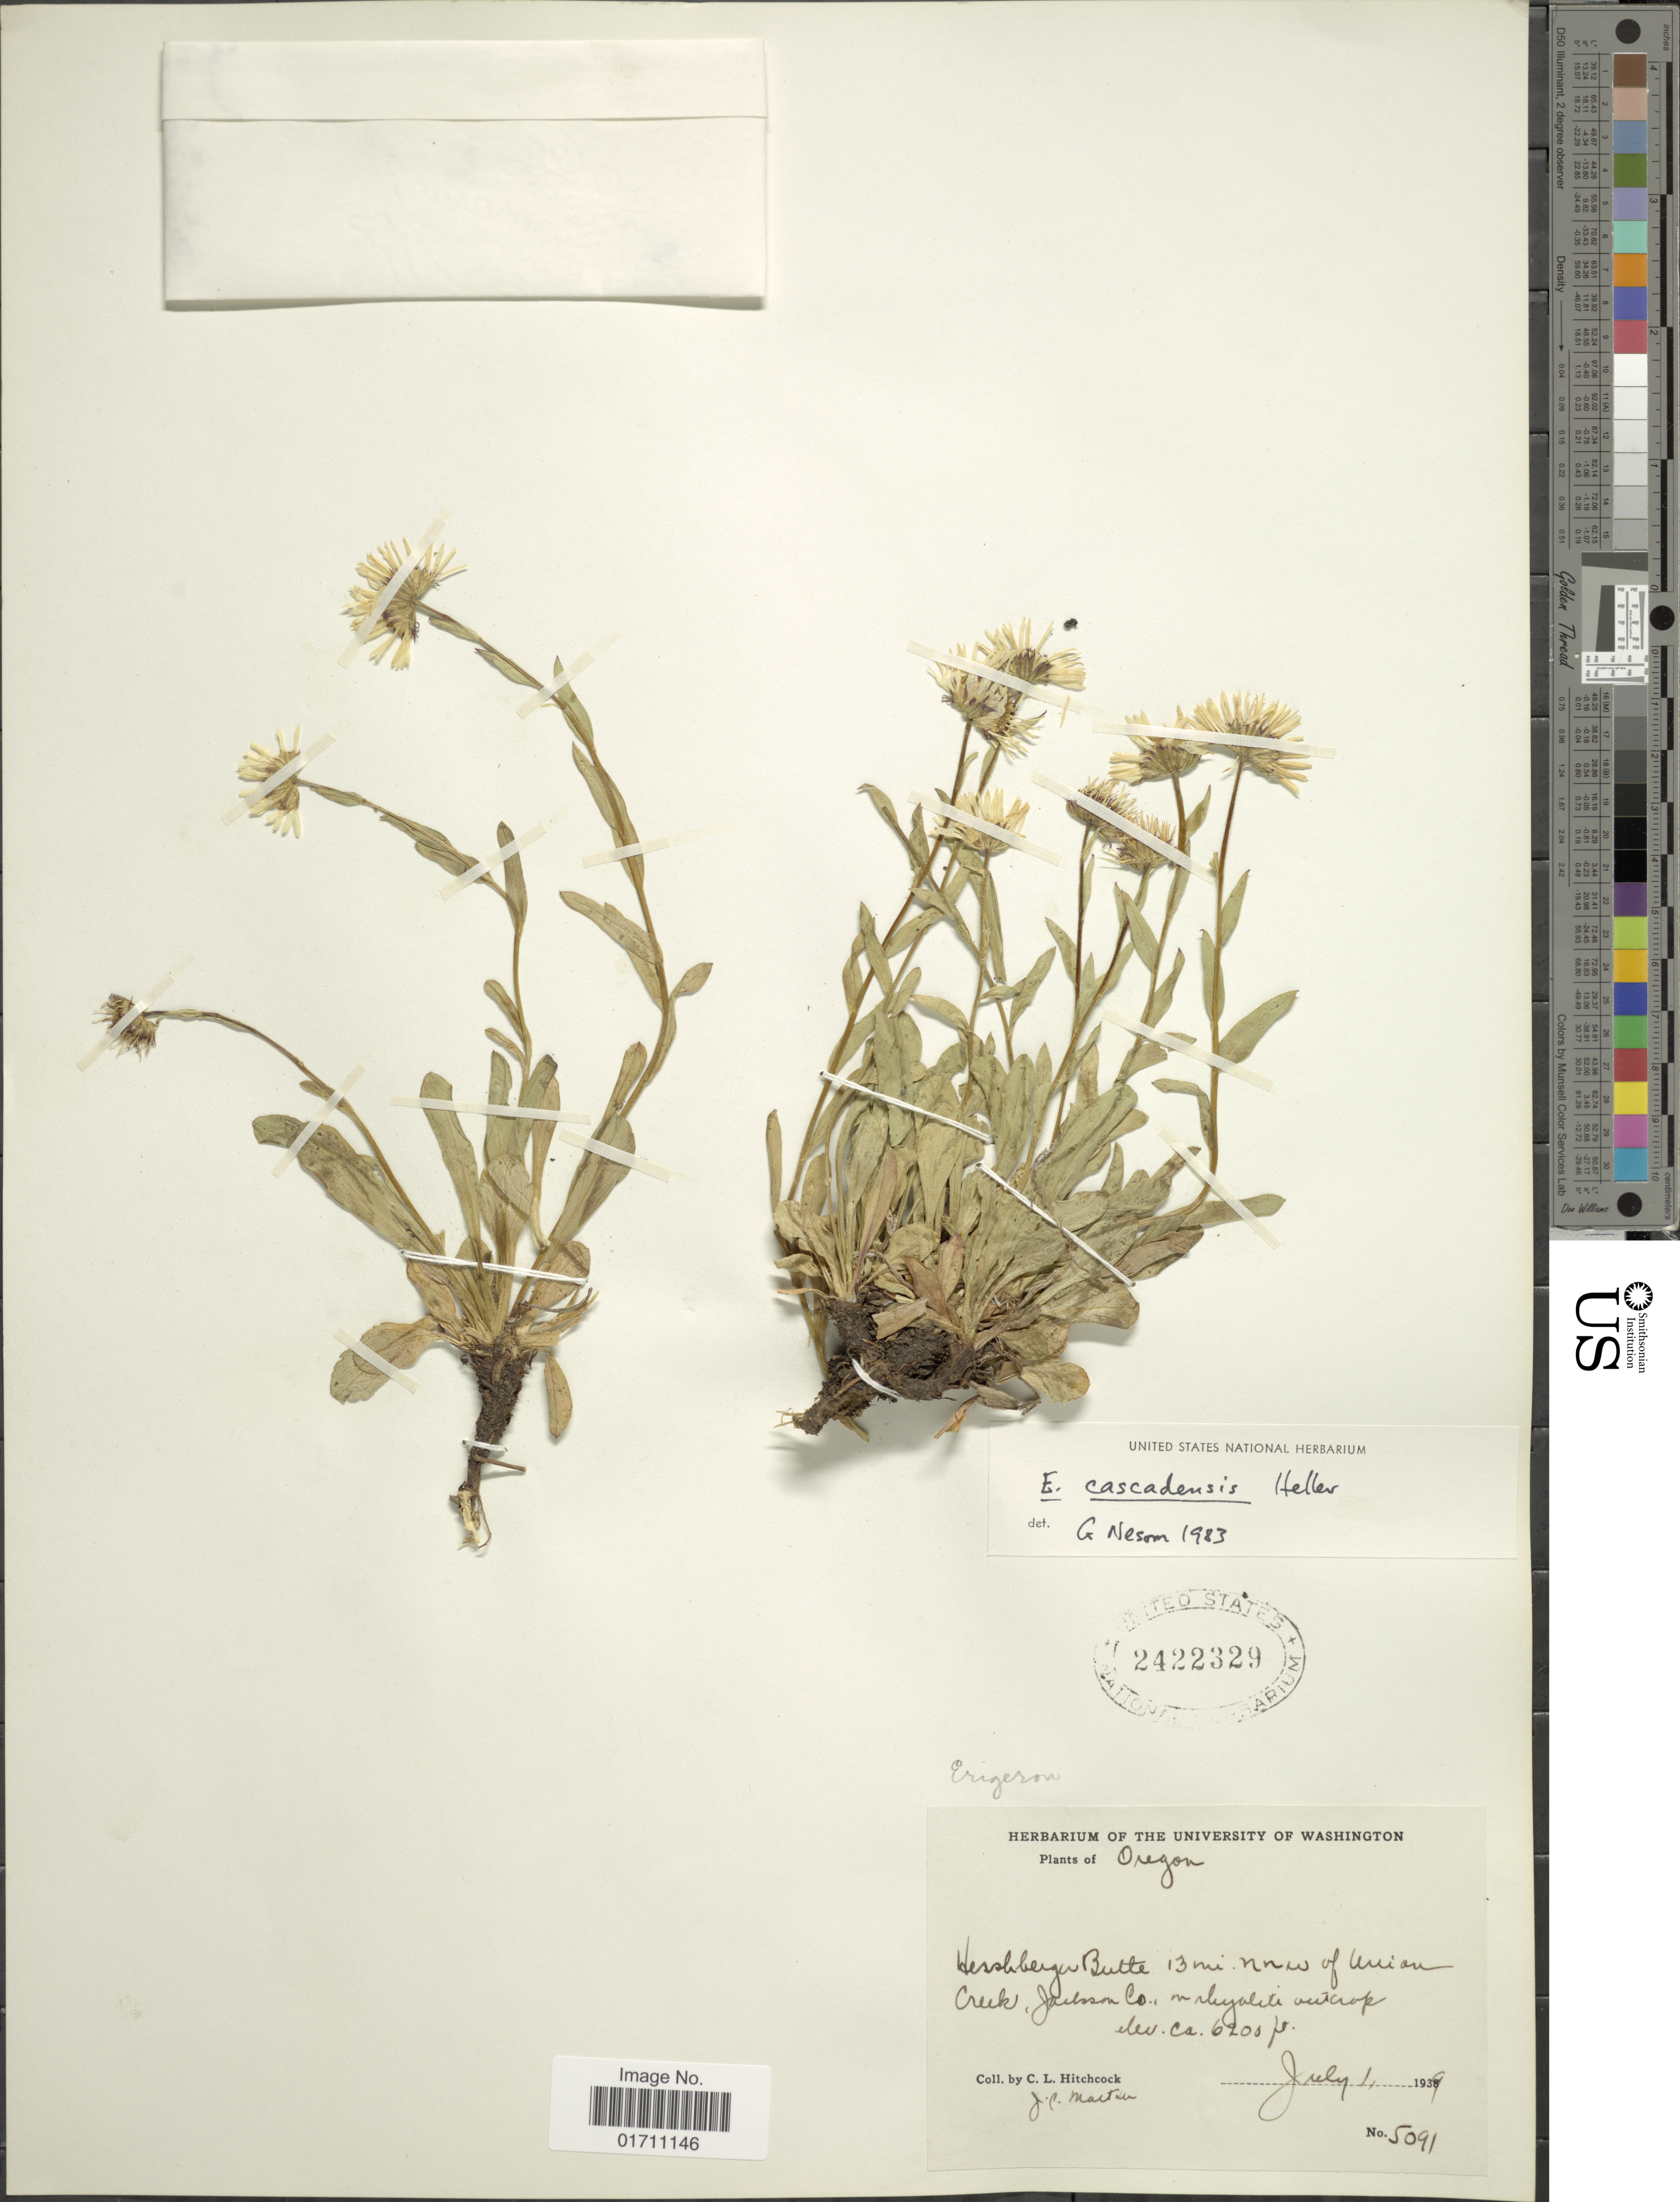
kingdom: Plantae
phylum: Tracheophyta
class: Magnoliopsida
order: Asterales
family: Asteraceae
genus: Erigeron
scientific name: Erigeron cascadensis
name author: A. Heller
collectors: A. S. Hitchcock & J. S. Martin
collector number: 5091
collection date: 1939-09-01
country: United States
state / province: Oregon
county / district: Jackson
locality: Hershberger Butte 13 mi. nnw of Union Creek, Jackson Co., on rhyolite outcrop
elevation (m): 1890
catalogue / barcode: US 2422329